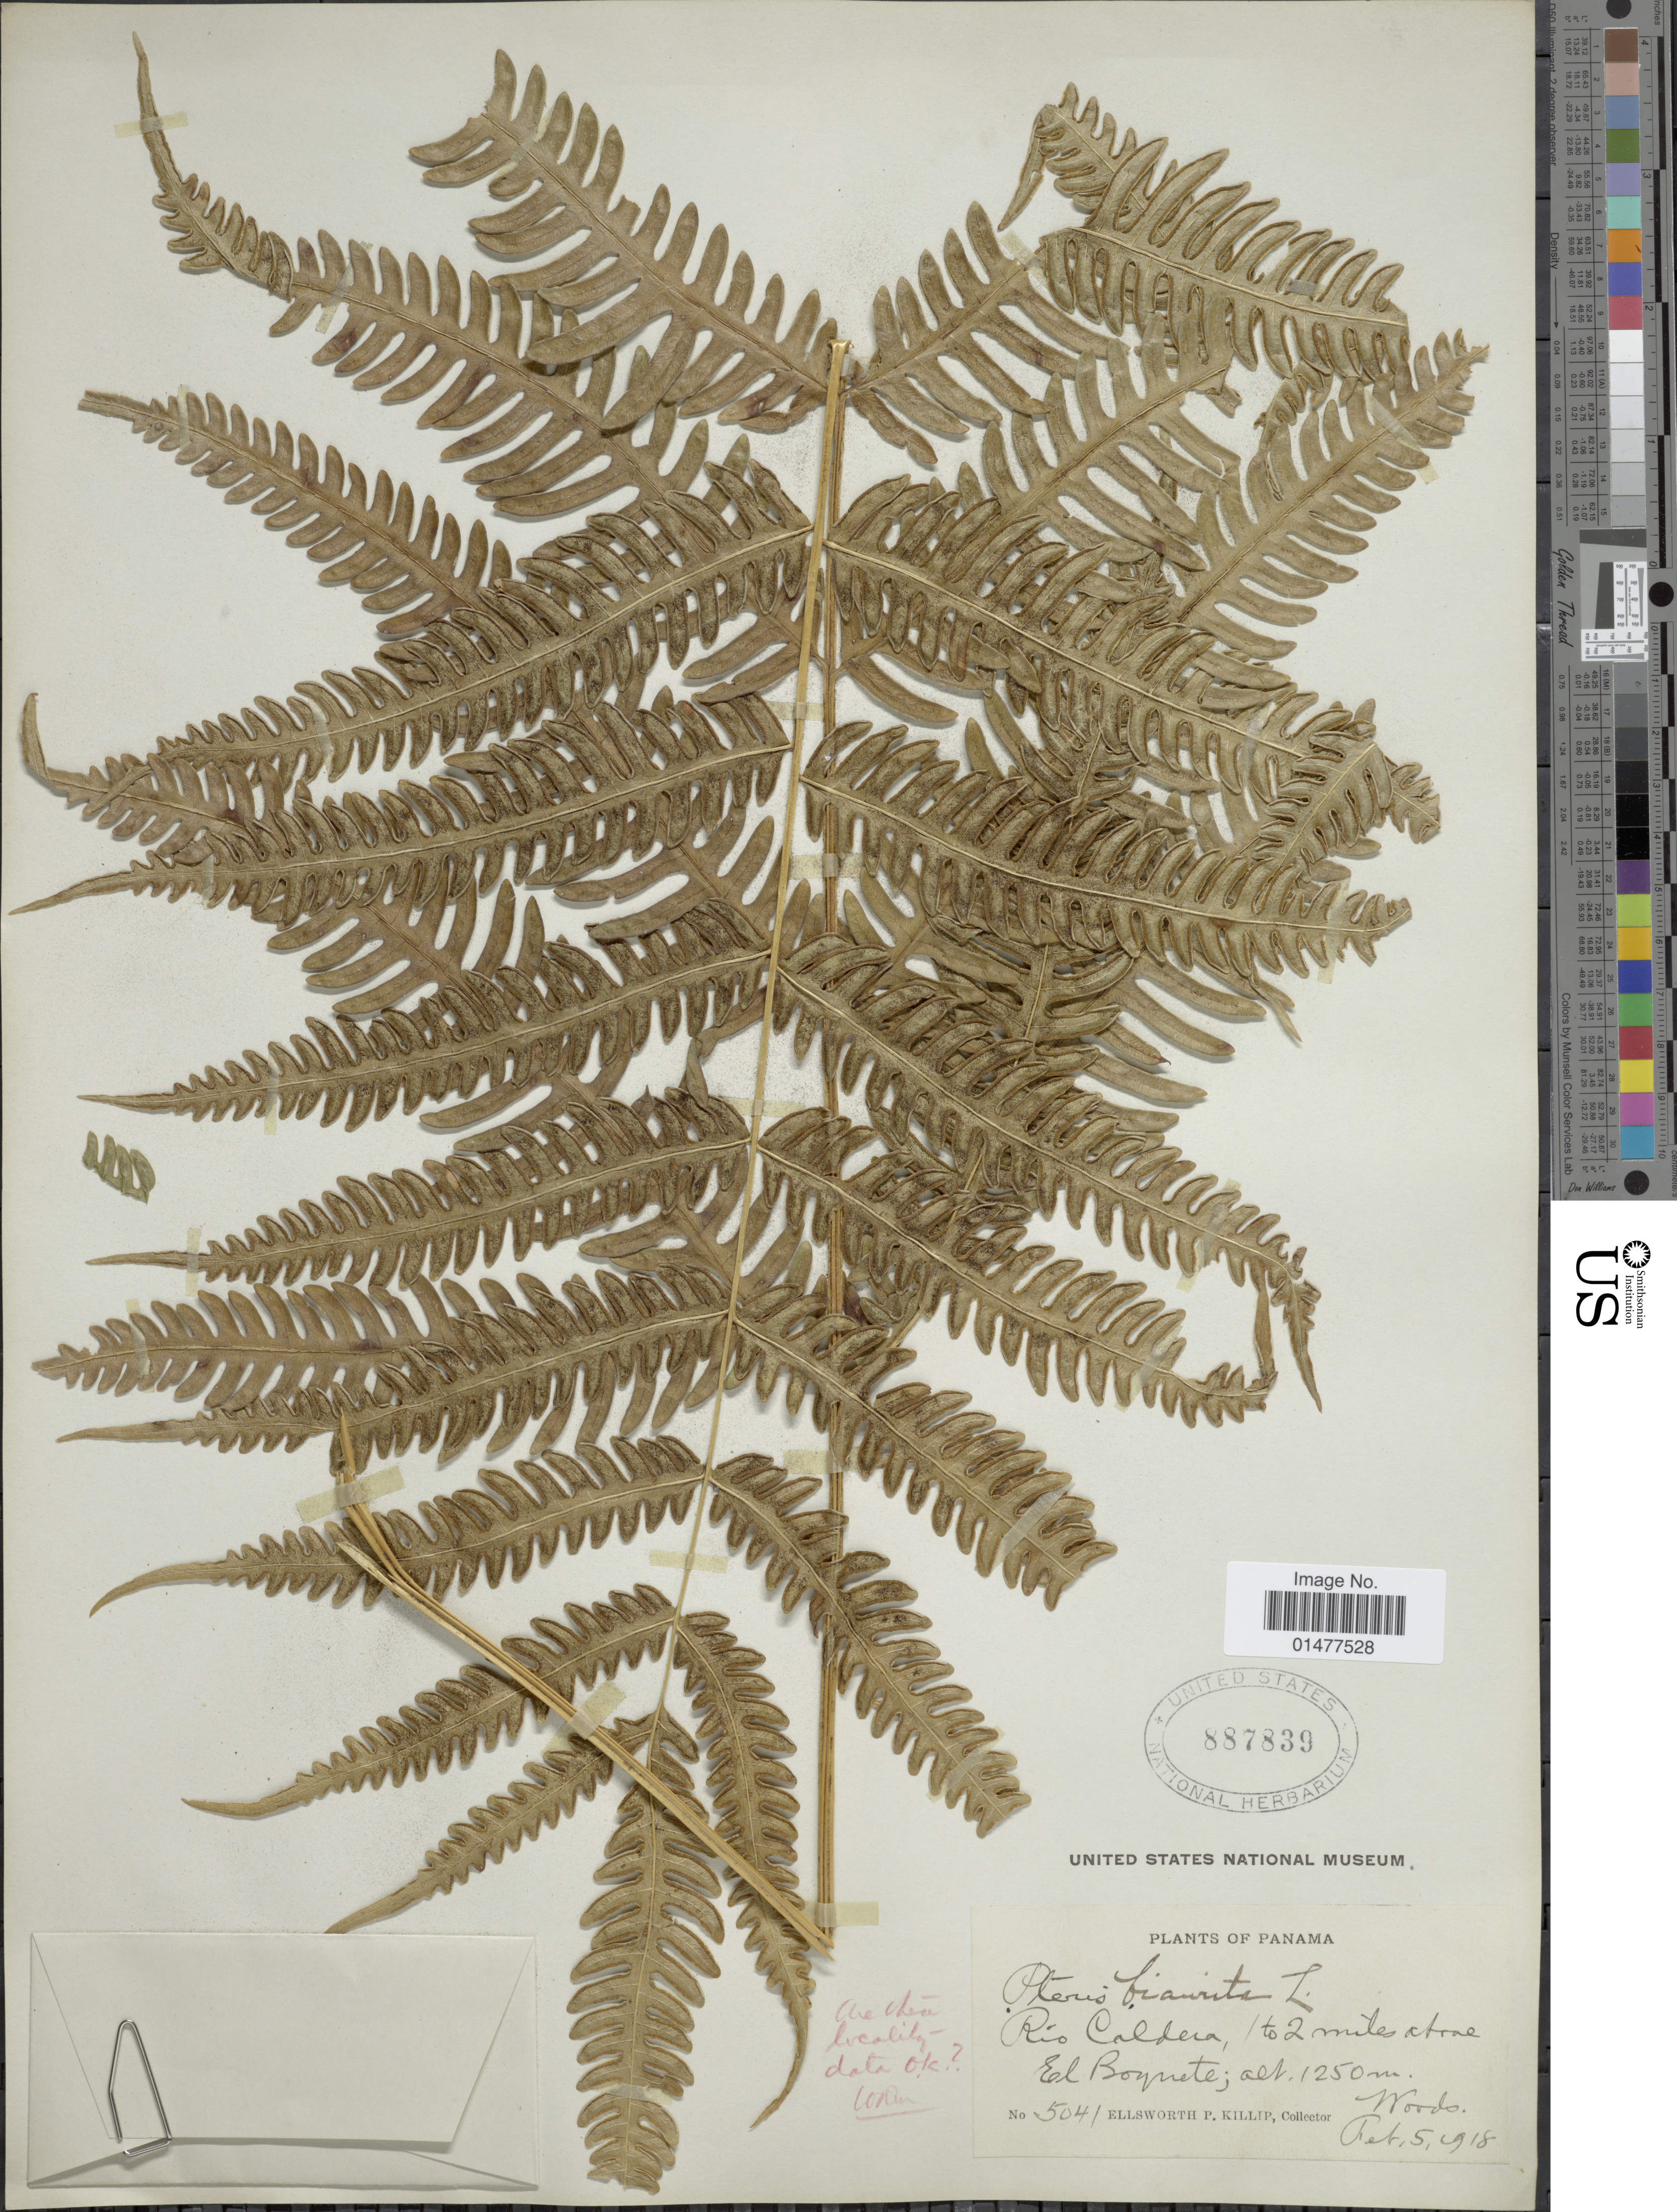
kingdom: Plantae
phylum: Tracheophyta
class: Polypodiopsida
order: Polypodiales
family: Pteridaceae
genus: Pteris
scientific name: Pteris biaurita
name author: L.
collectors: E. P. Killip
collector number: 5041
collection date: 1918-02-05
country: Panama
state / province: Chiriqui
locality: Rio Caldera, 1 to 2 miles above El Boquete.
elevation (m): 1250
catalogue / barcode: US 887839